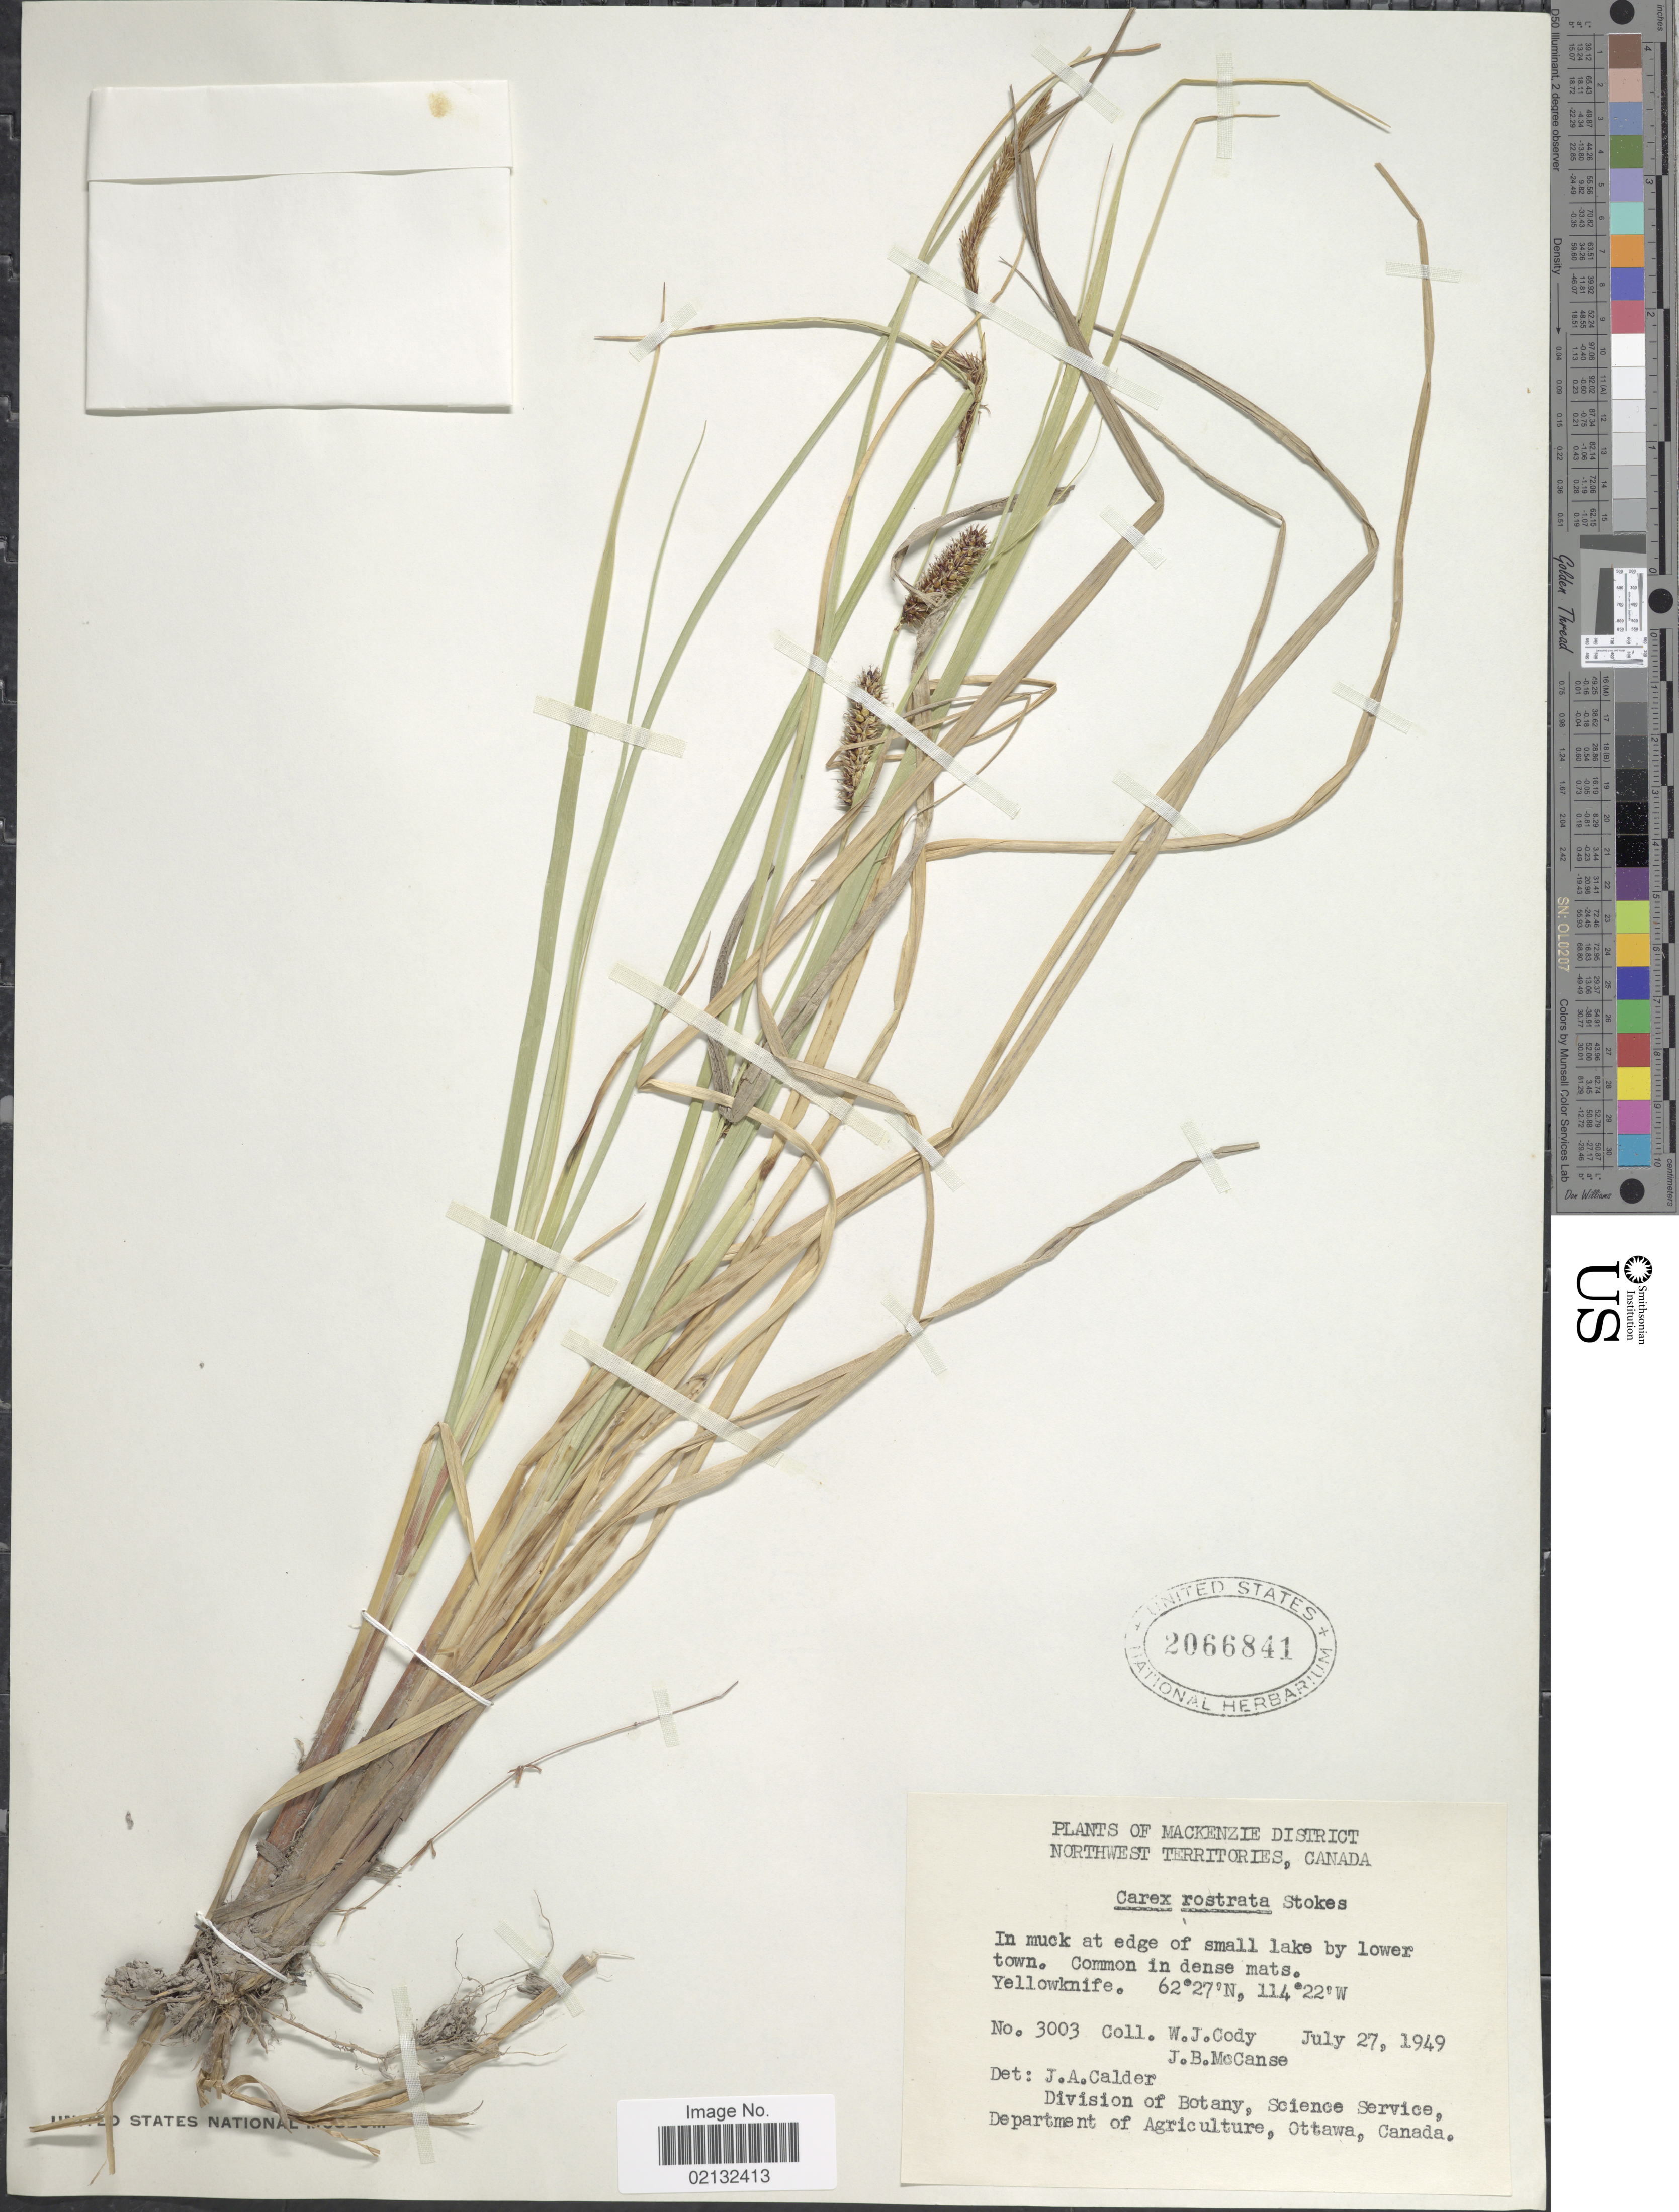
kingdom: Plantae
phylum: Tracheophyta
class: Liliopsida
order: Poales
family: Cyperaceae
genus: Carex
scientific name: Carex rostrata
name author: Stokes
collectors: W. Cody & J. McCanse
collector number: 3003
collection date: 1949-07-27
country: Canada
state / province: Northwest Territories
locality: MacKenzie District. In muck at edge of small lake by lower town. Yellowknife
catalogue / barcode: US 2066841